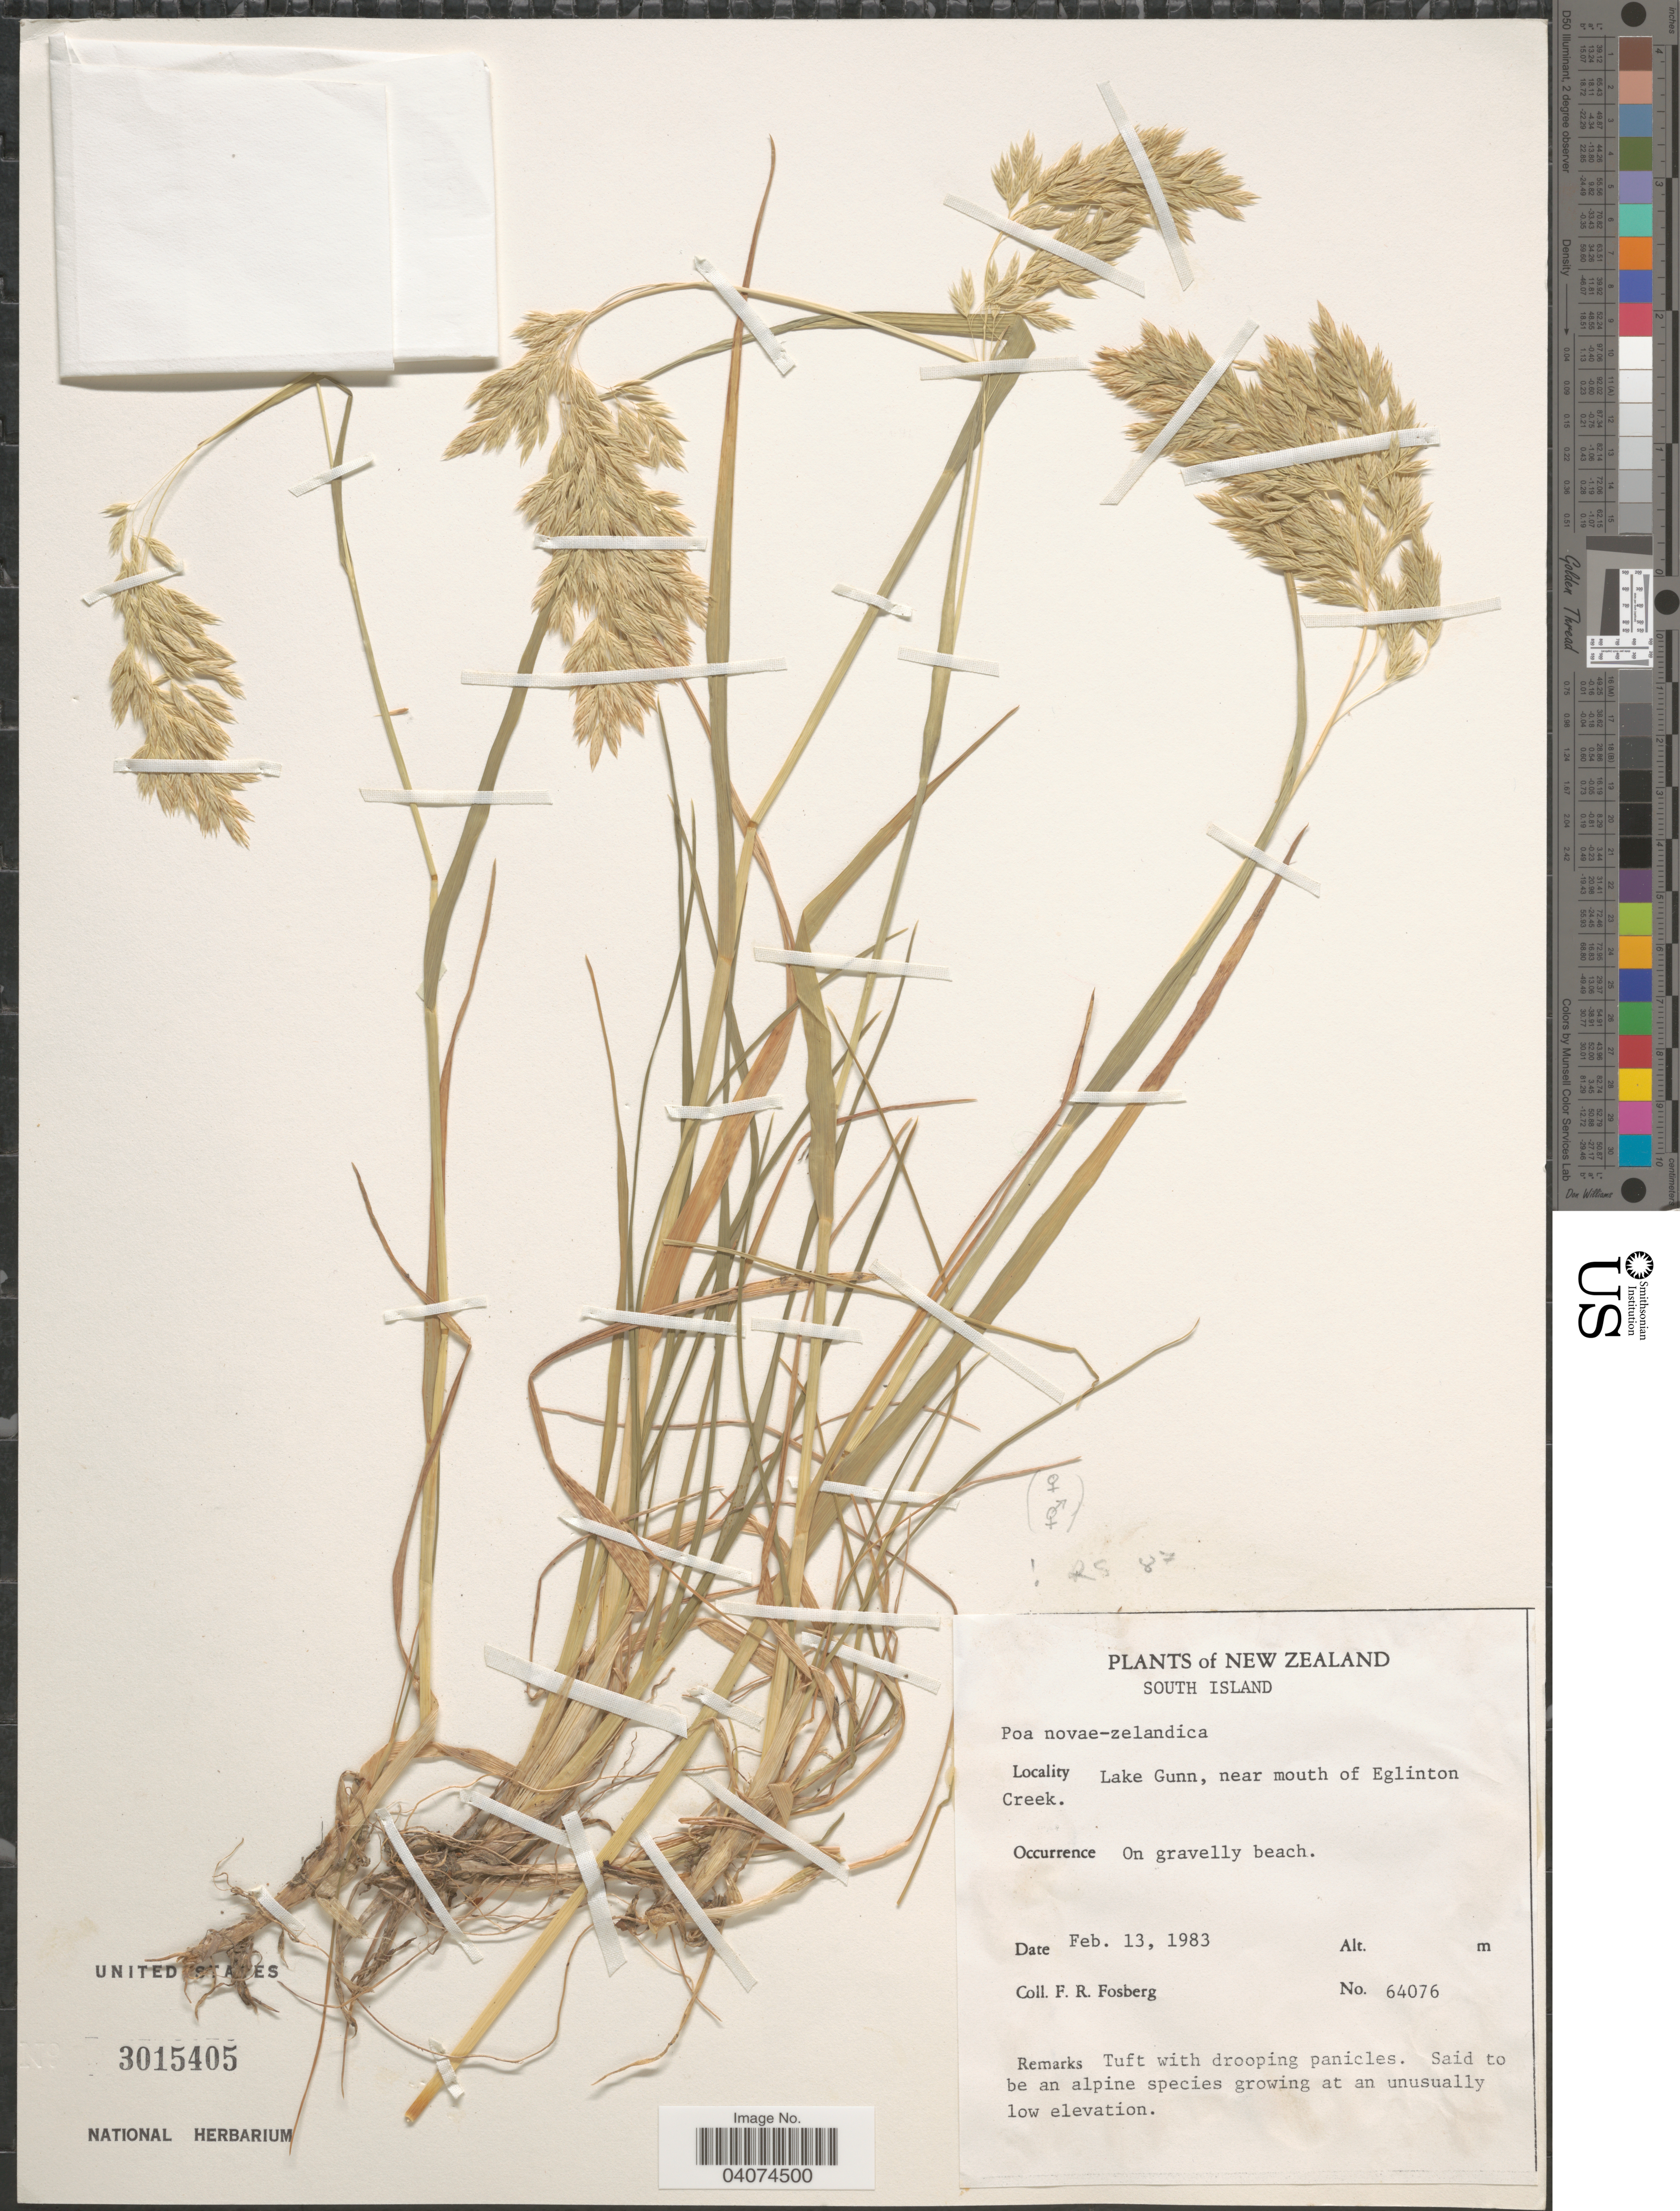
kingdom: Plantae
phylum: Tracheophyta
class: Liliopsida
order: Poales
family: Poaceae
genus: Poa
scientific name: Poa novae-zelandiae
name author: Hack.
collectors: F. R. Fosberg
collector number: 64076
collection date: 1983-02-13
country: New Zealand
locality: South Island. Lake Gunn, near mouth of Eglinton Creek. On gravelly beach.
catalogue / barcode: US 3015405